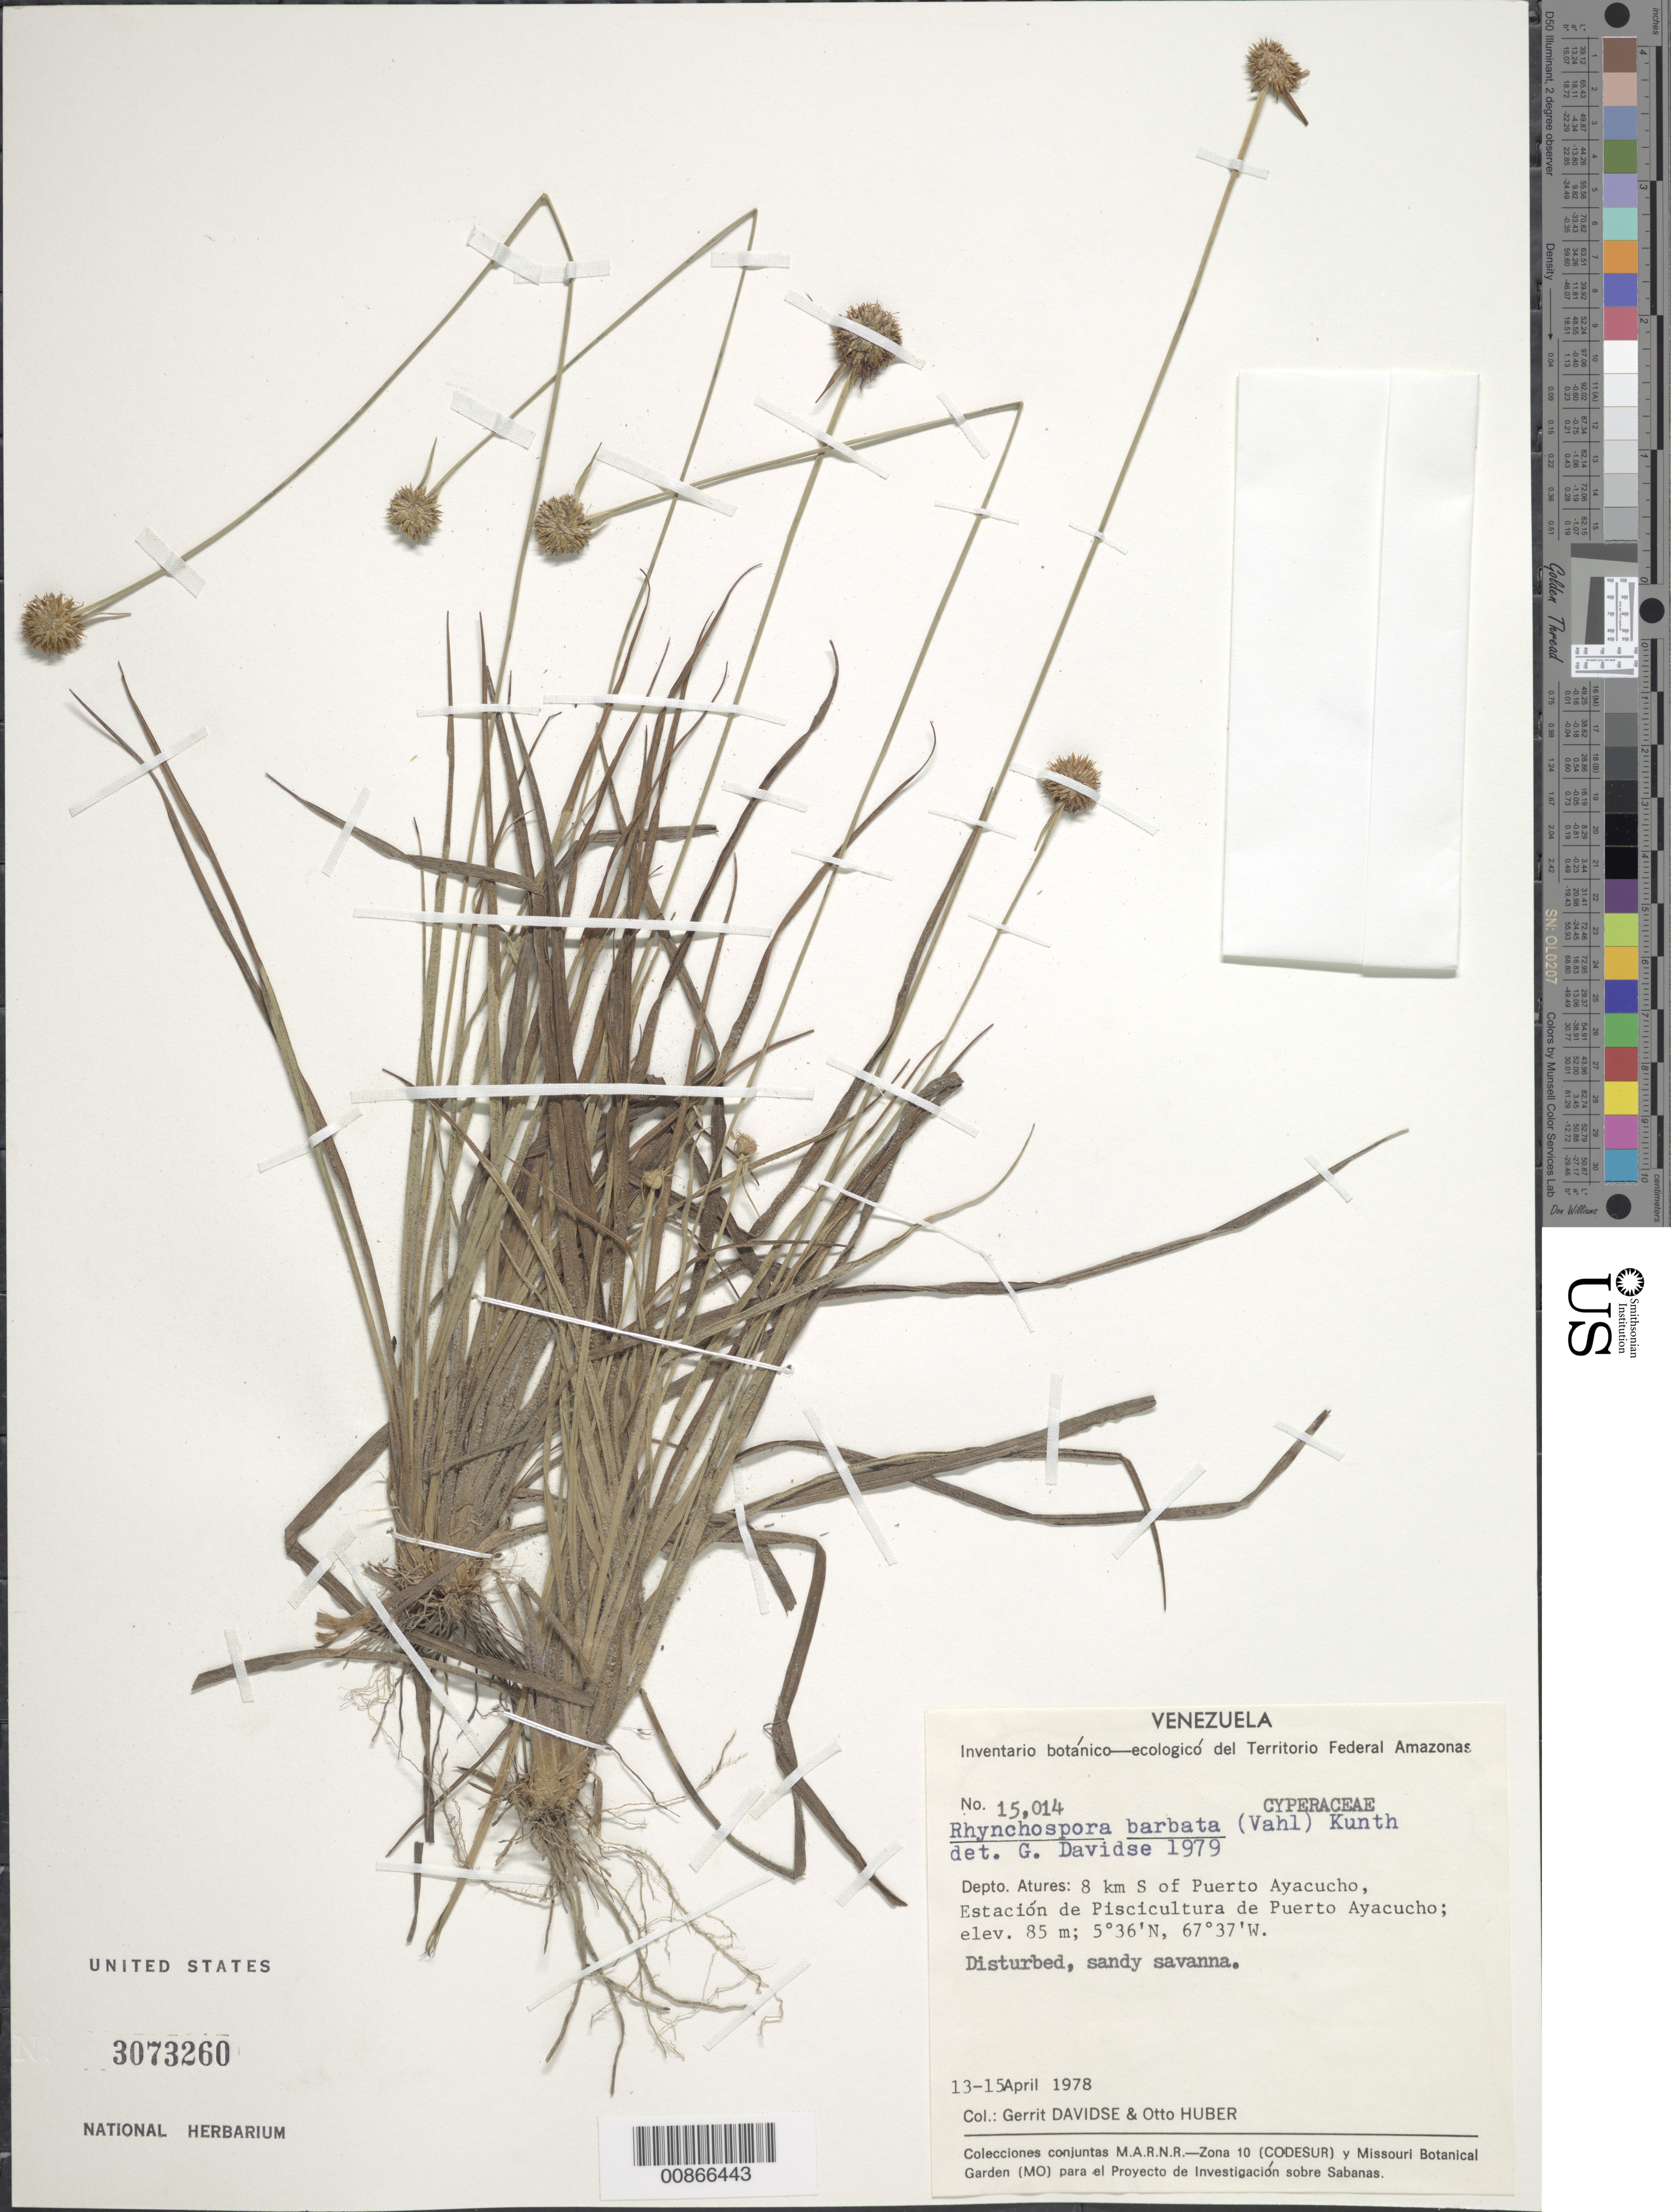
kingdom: Plantae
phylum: Tracheophyta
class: Liliopsida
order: Poales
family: Cyperaceae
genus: Rhynchospora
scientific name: Rhynchospora barbata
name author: (Vahl) Kunth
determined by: Alves, K.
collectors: G. Davidse & O. Huber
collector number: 15014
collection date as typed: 13-Apr-78 to 15-Apr-78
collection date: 1978-04-13/1978-04-15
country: Venezuela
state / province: Amazonas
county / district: Atures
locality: Puerto Ayacucho, 8 km S of, Estación de Piscicultura de Puerto Ayacucho, Río Orinoco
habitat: Disturbed, sandy savanna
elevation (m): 85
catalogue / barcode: US 3073260